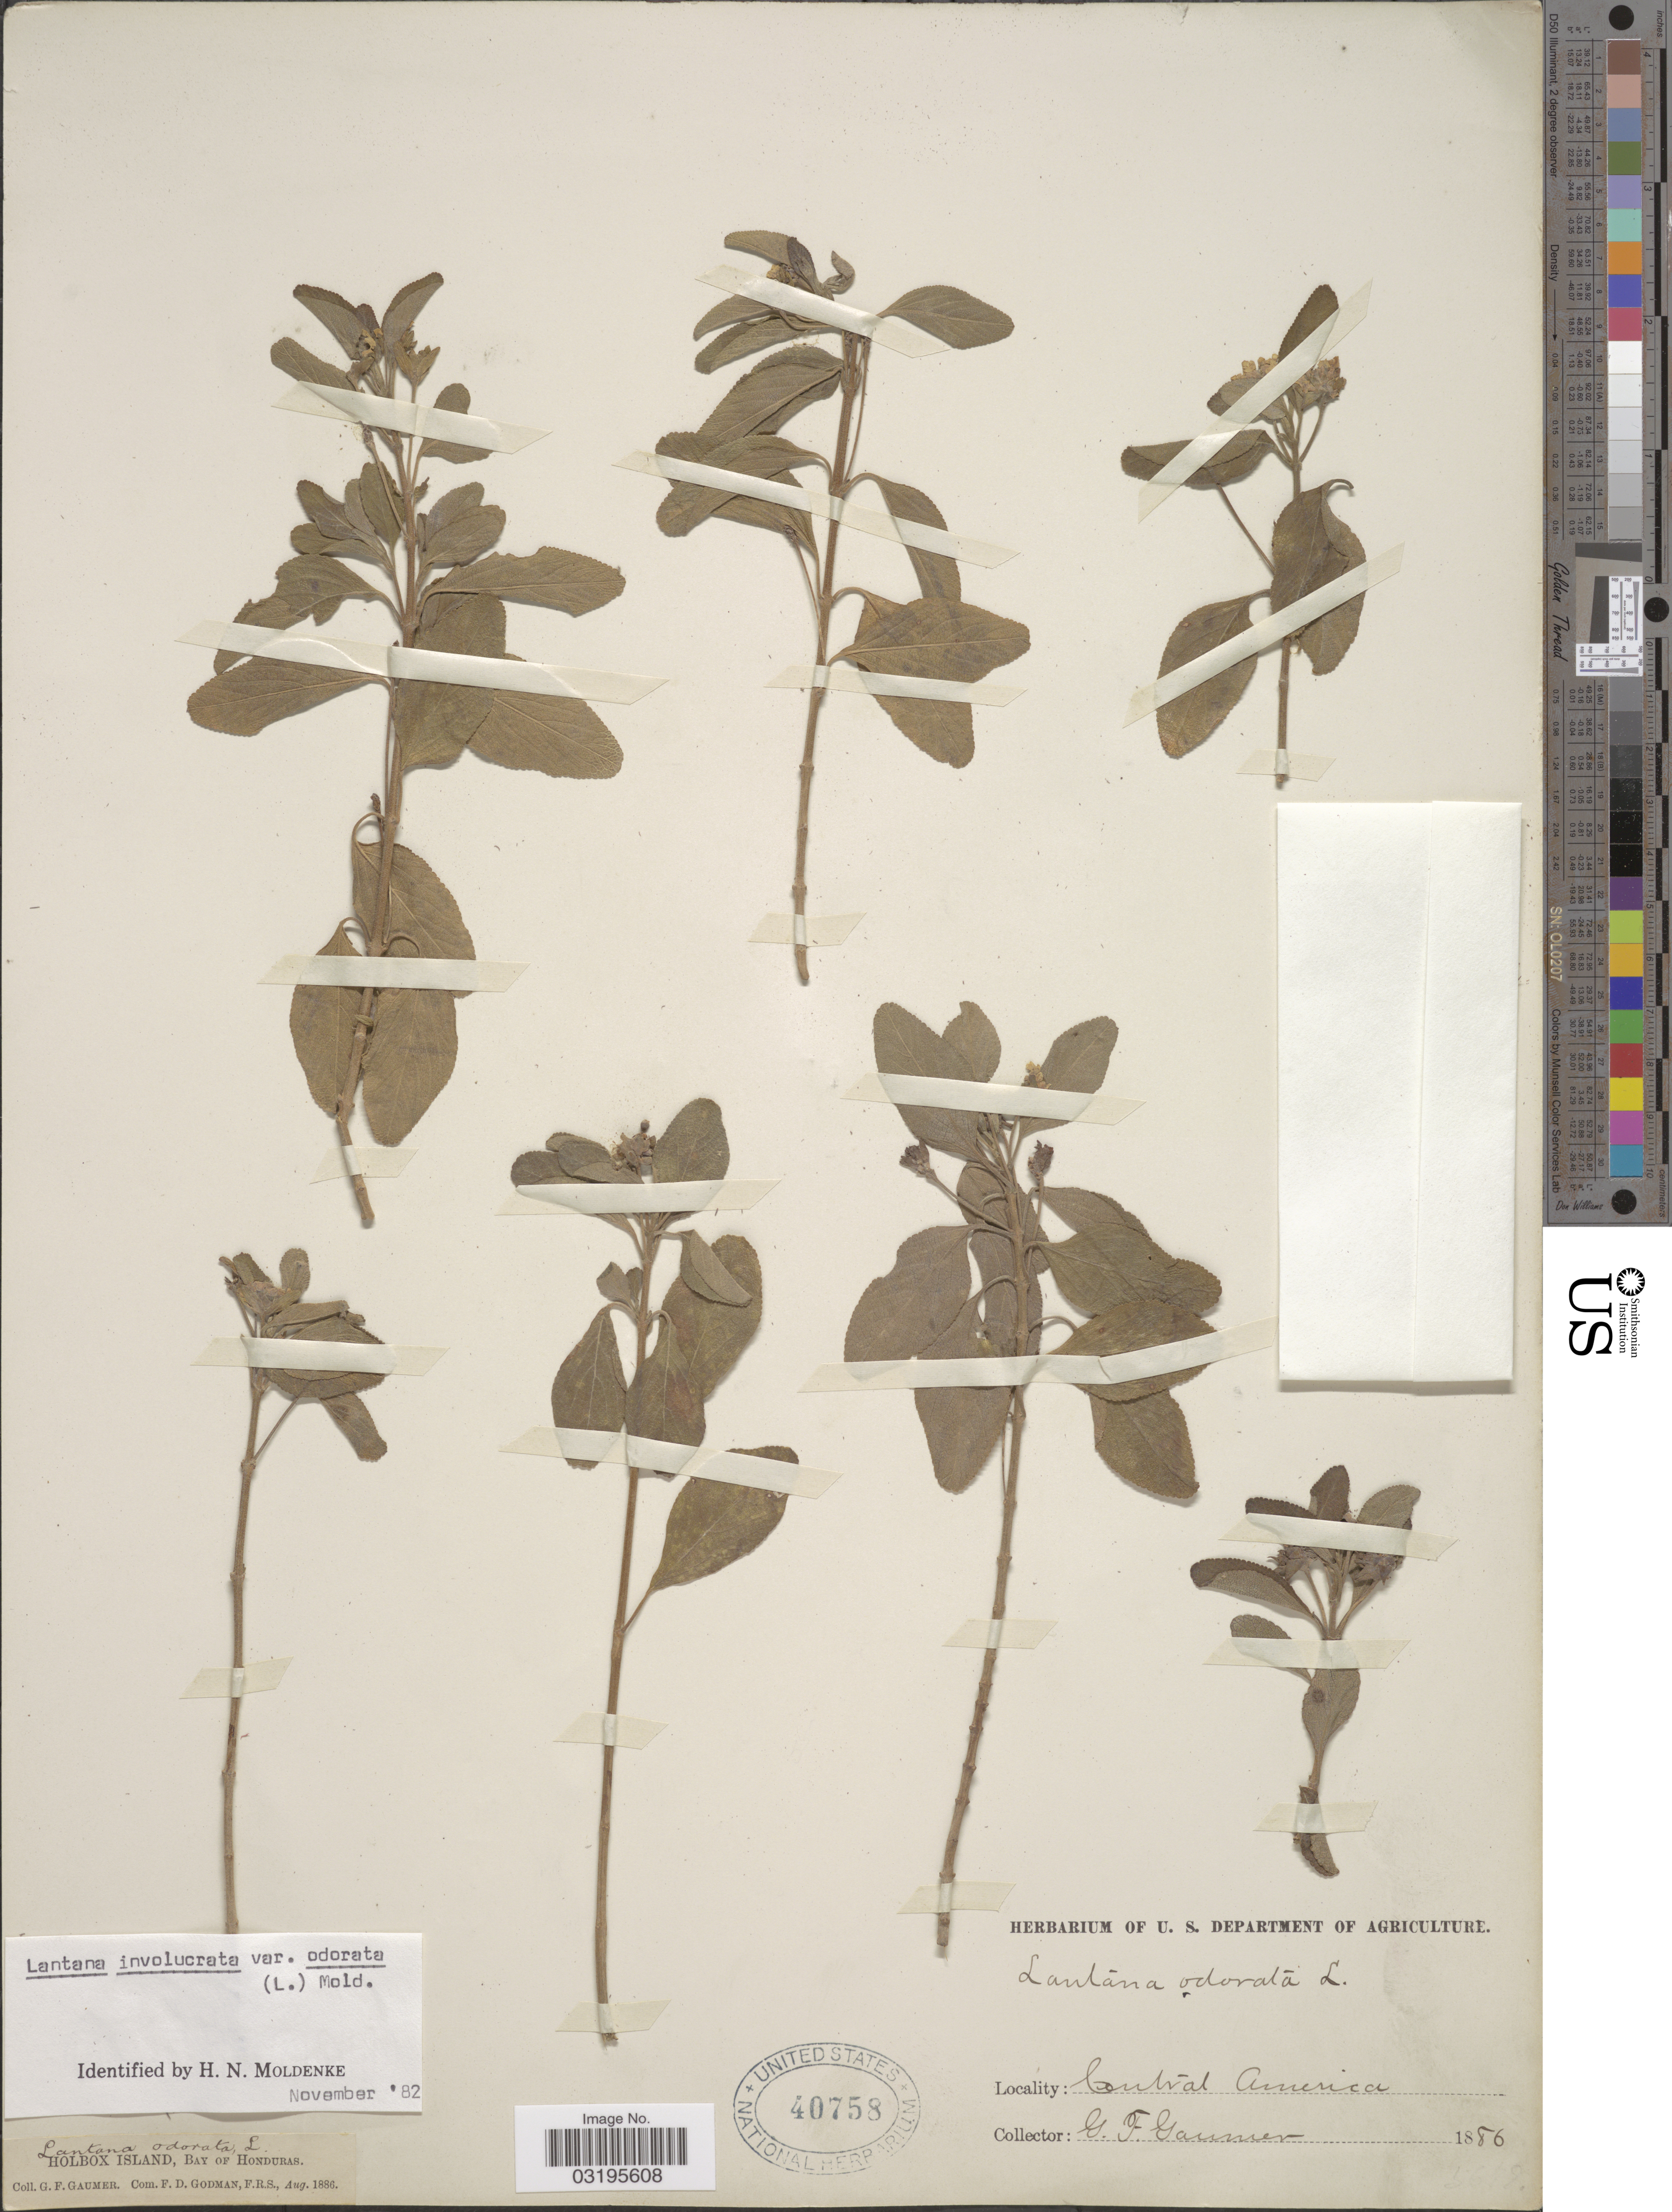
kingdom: Plantae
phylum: Tracheophyta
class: Magnoliopsida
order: Lamiales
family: Verbenaceae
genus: Lantana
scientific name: Lantana involucrata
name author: L.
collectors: G. F. Gaumer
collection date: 1886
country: Honduras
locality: Holbox Island, Bay of Honduras.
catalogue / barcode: US 40758